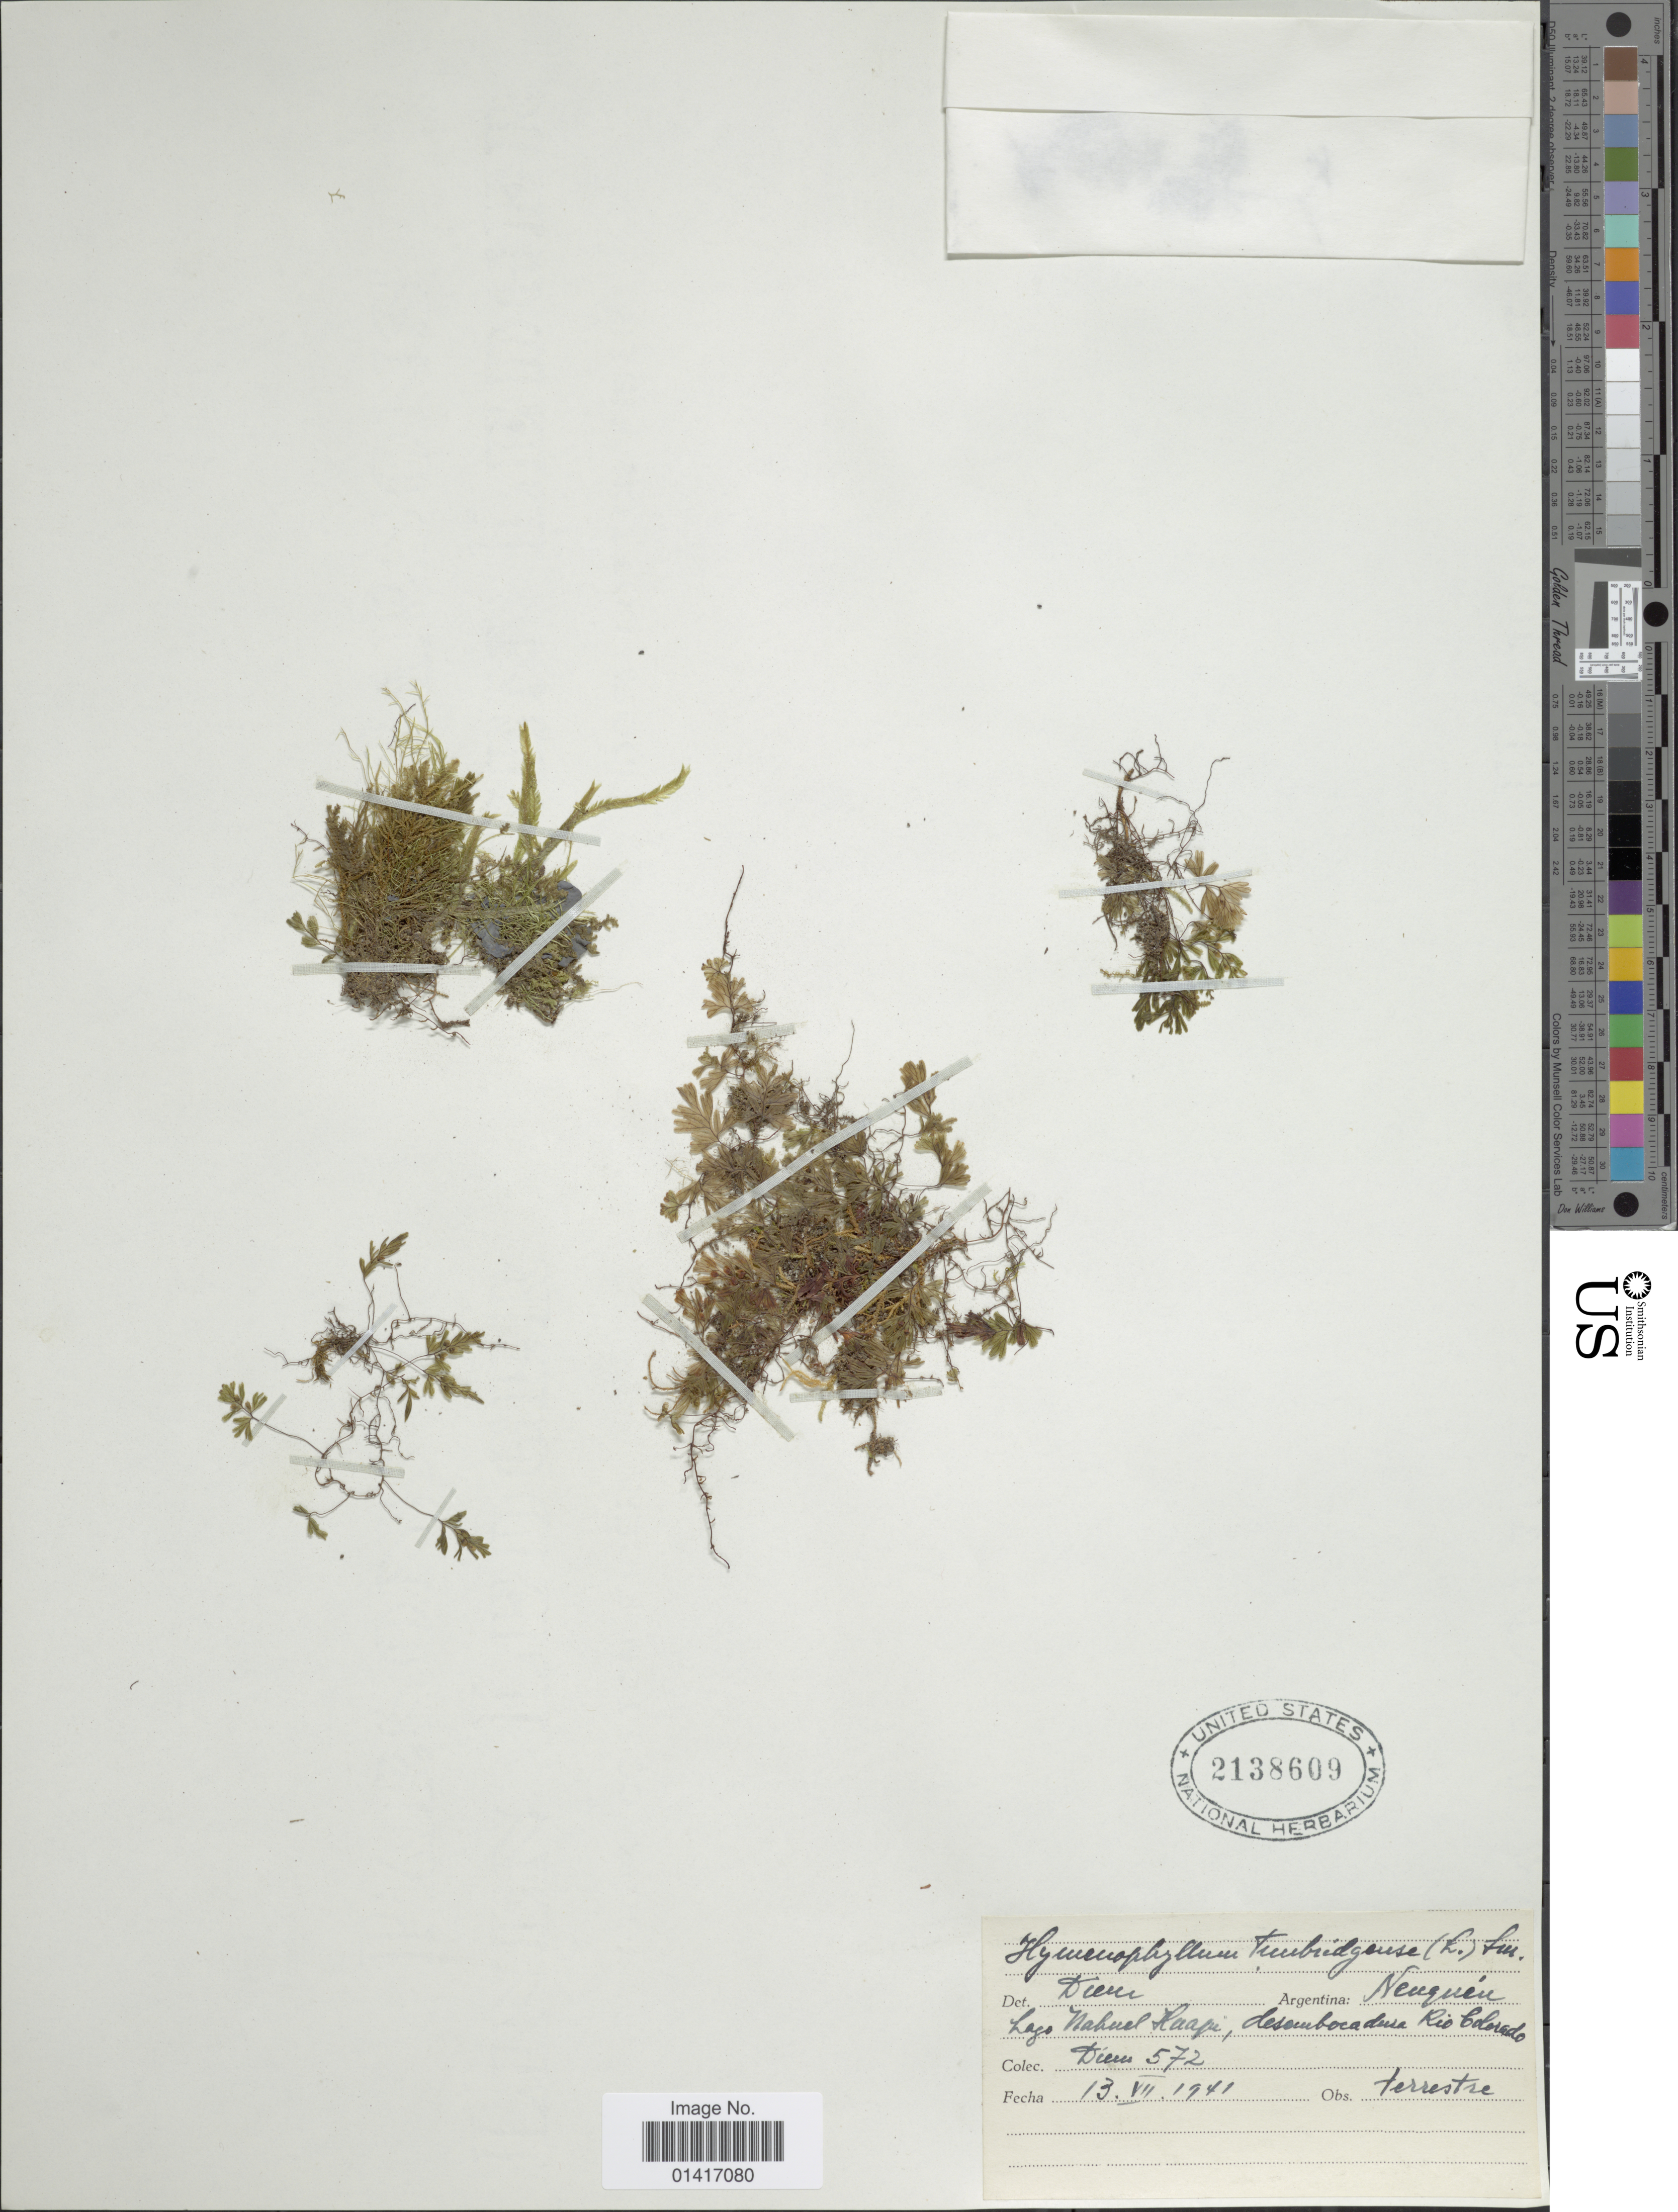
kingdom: Plantae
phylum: Tracheophyta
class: Polypodiopsida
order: Hymenophyllales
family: Hymenophyllaceae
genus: Hymenophyllum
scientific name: Hymenophyllum tunbrigense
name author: (L.) Small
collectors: J. Diem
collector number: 572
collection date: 1941-07-13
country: Argentina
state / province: Neuquen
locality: Lago Nahuel Huapi, desombocadura Rio Colorado.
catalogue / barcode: US 2138609